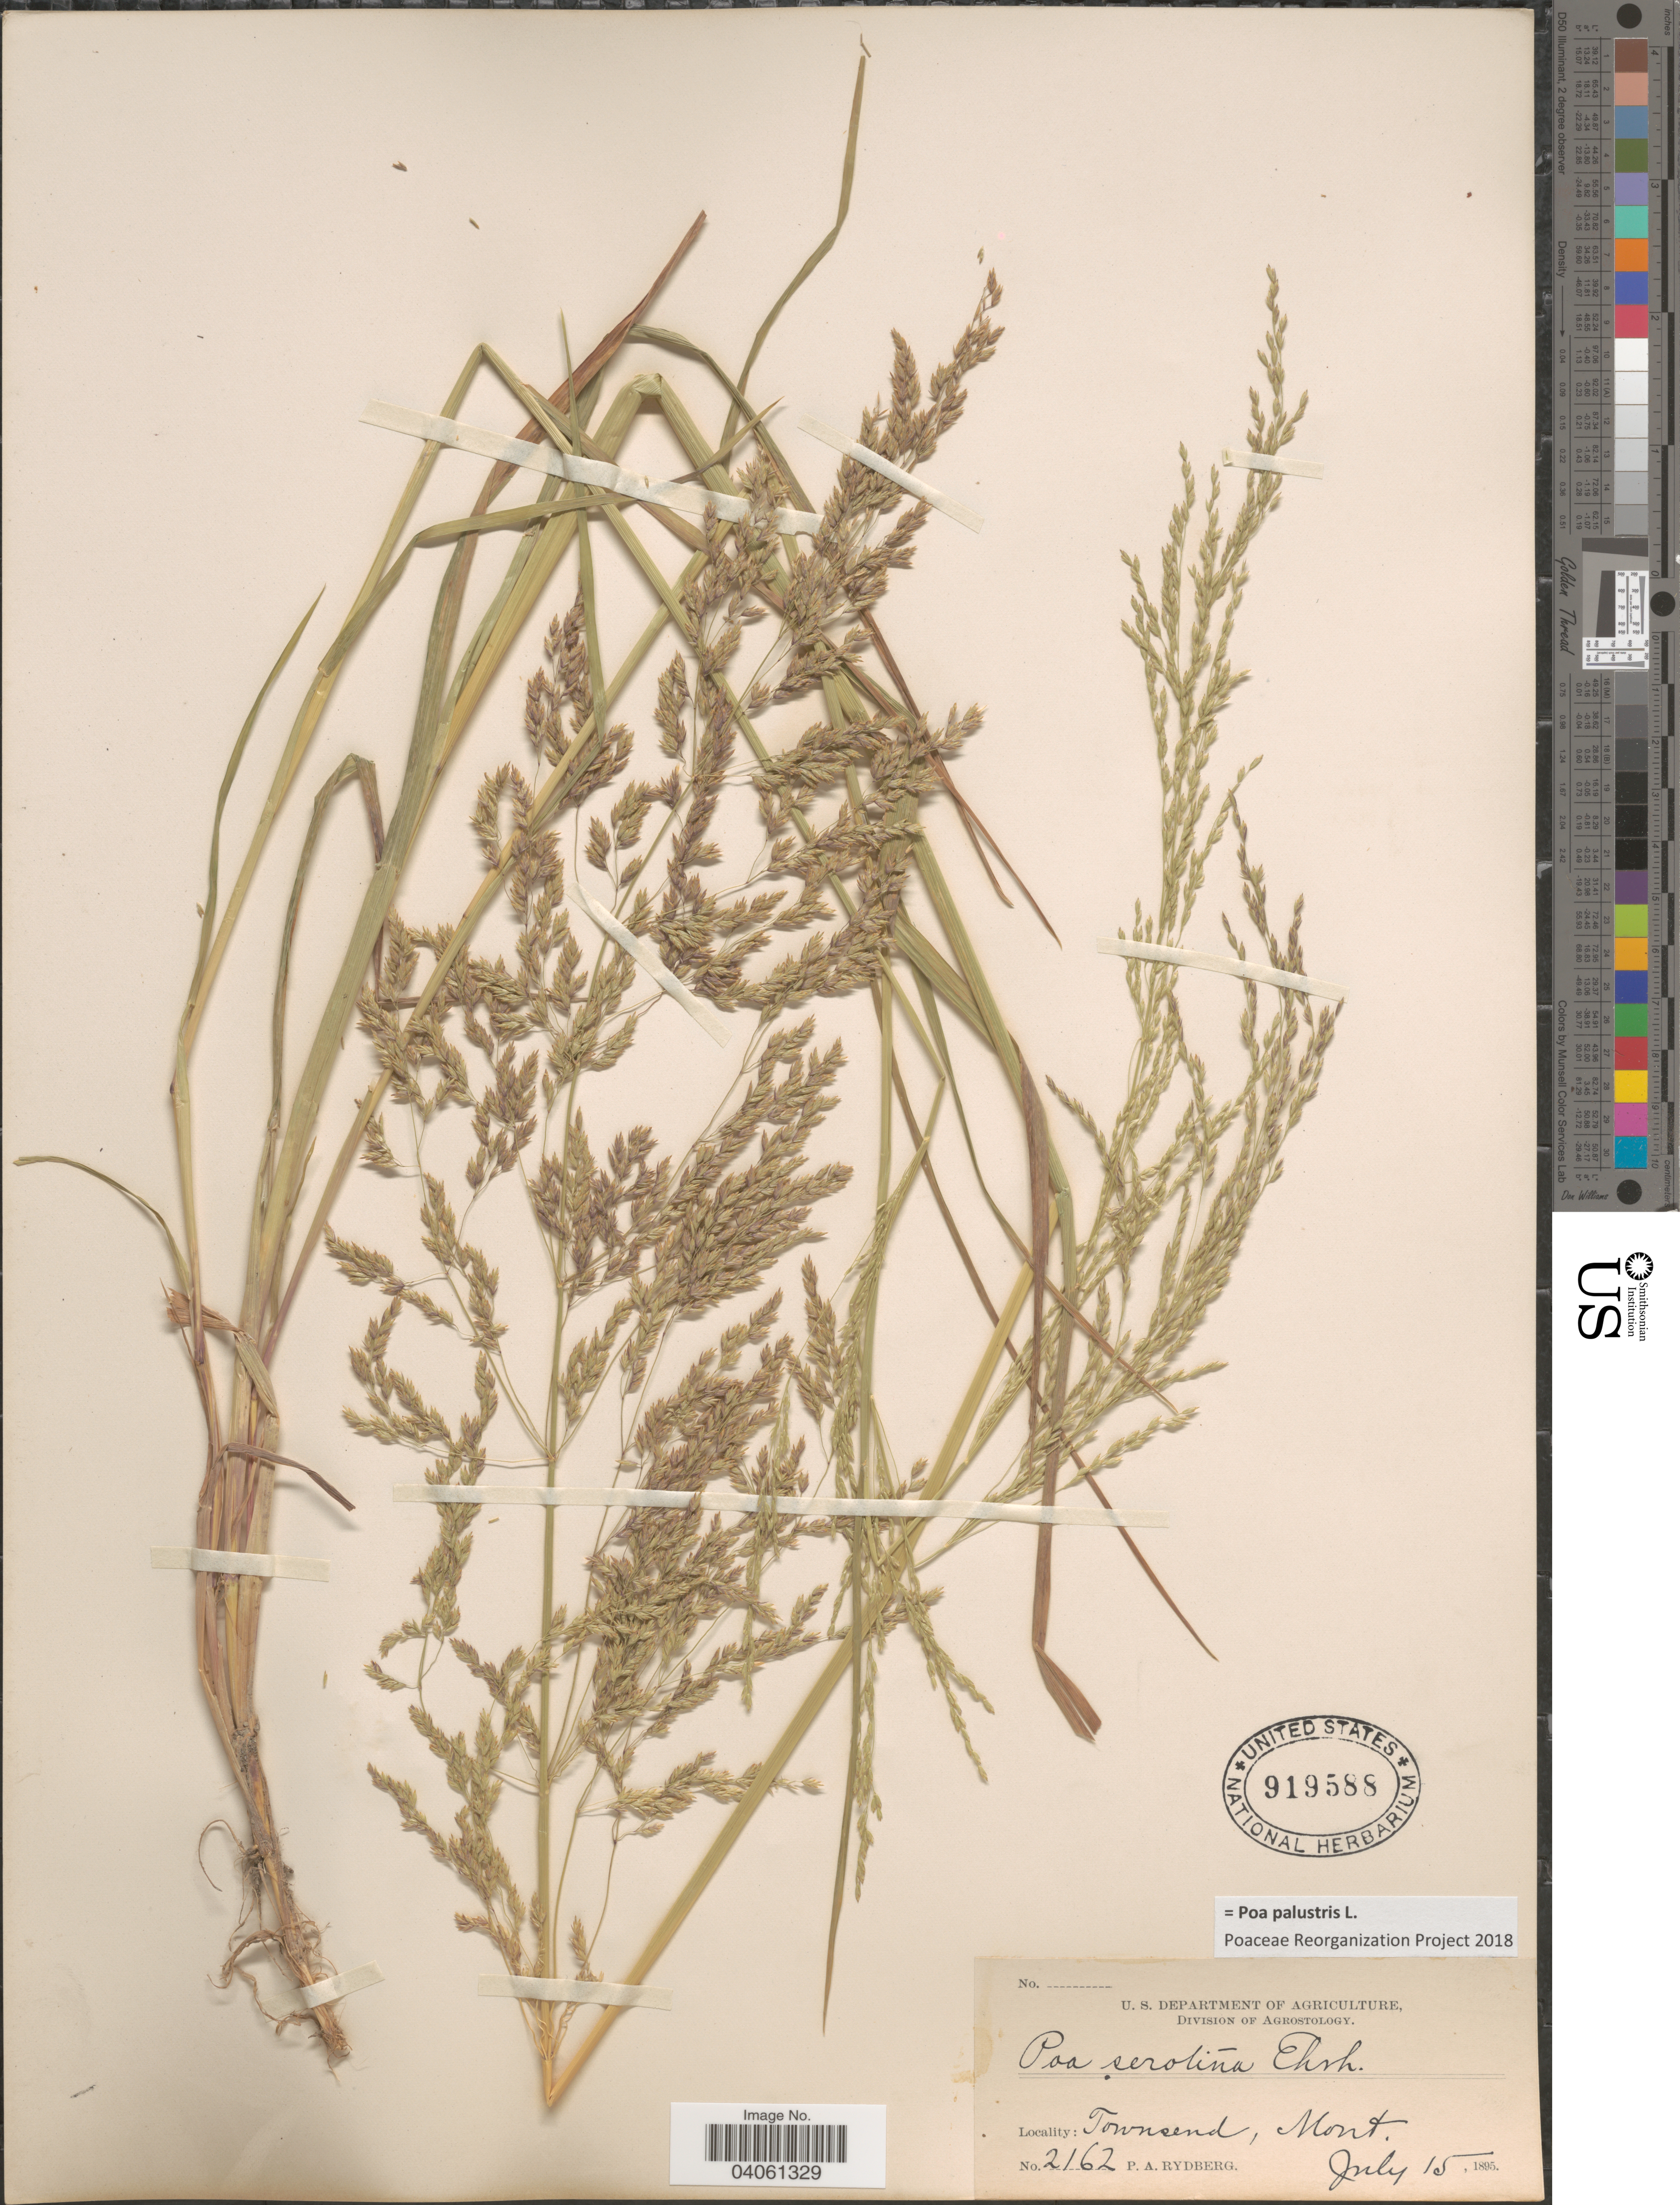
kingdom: Plantae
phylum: Tracheophyta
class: Liliopsida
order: Poales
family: Poaceae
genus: Poa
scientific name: Poa palustris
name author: L.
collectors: P. A. Rydberg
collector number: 2162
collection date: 1895-07-15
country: United States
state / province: Montana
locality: Townsend.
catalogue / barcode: US 919588